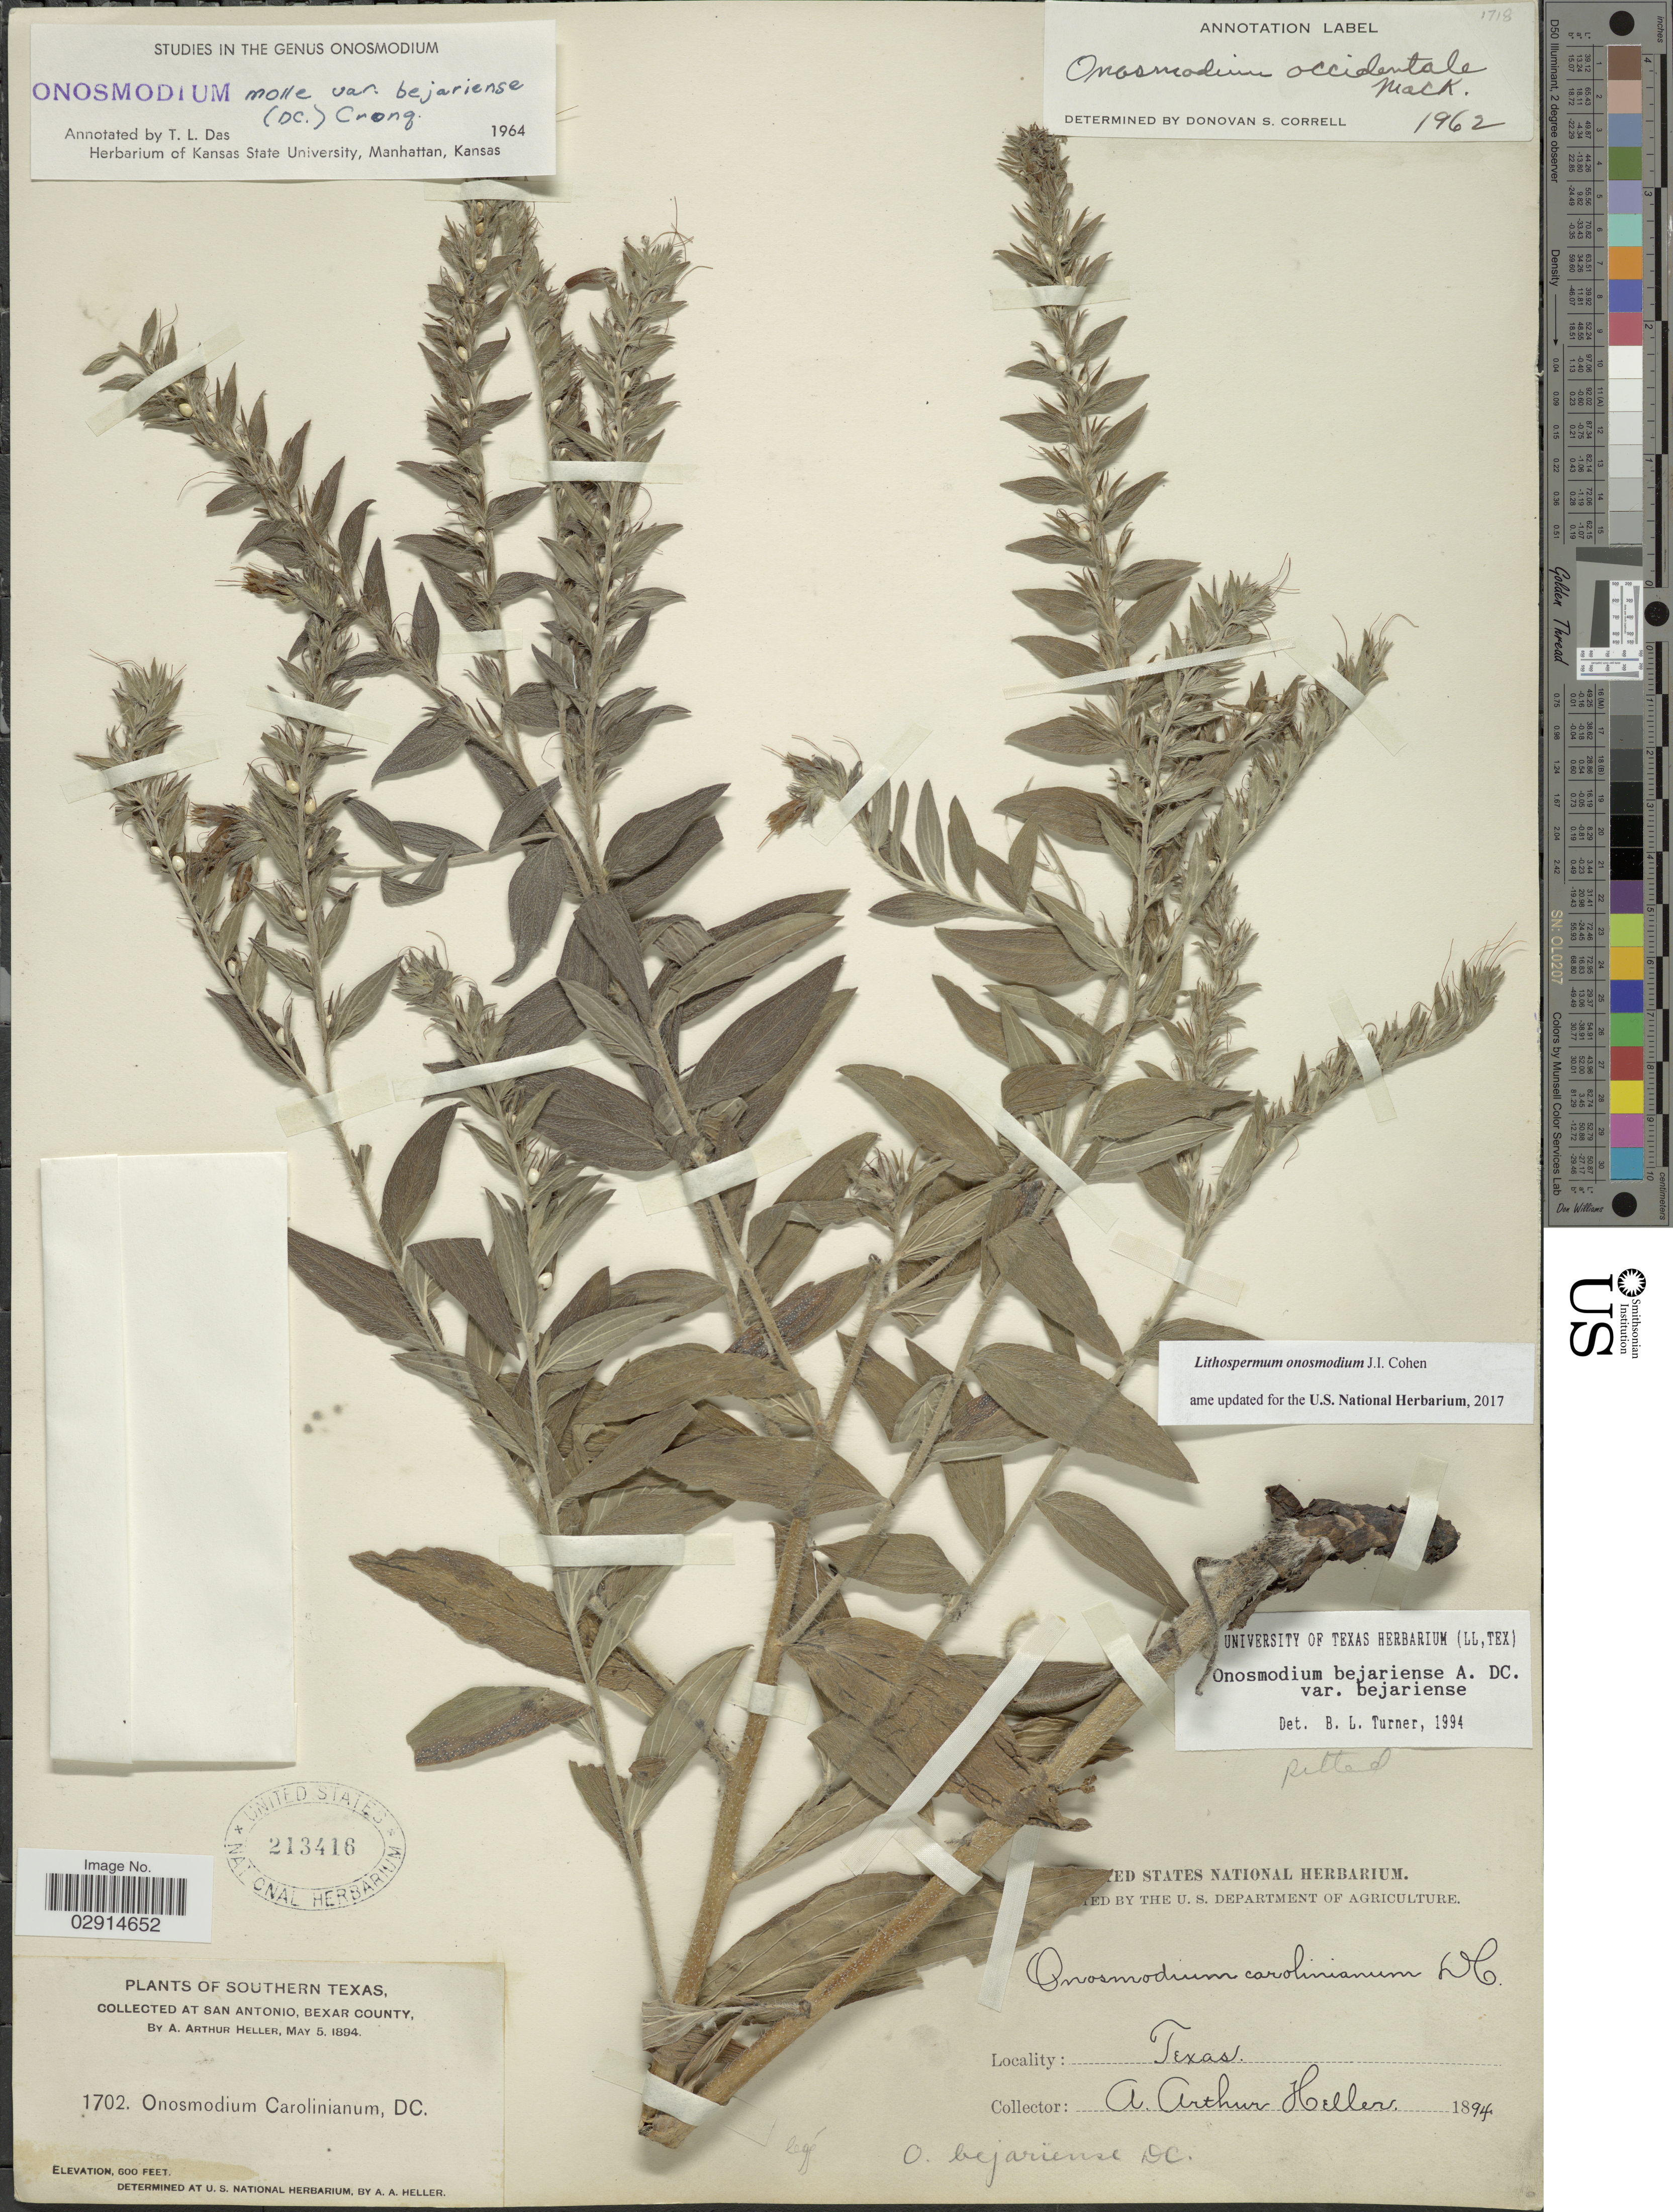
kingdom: Plantae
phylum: Tracheophyta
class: Magnoliopsida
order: Boraginales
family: Boraginaceae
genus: Lithospermum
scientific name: Lithospermum onosmodium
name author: Cohen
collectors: A. A. Heller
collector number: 1702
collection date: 1894-05-05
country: United States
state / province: Texas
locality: Southern Texas, San Antonio, Bexar County.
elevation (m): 183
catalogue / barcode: US 213416